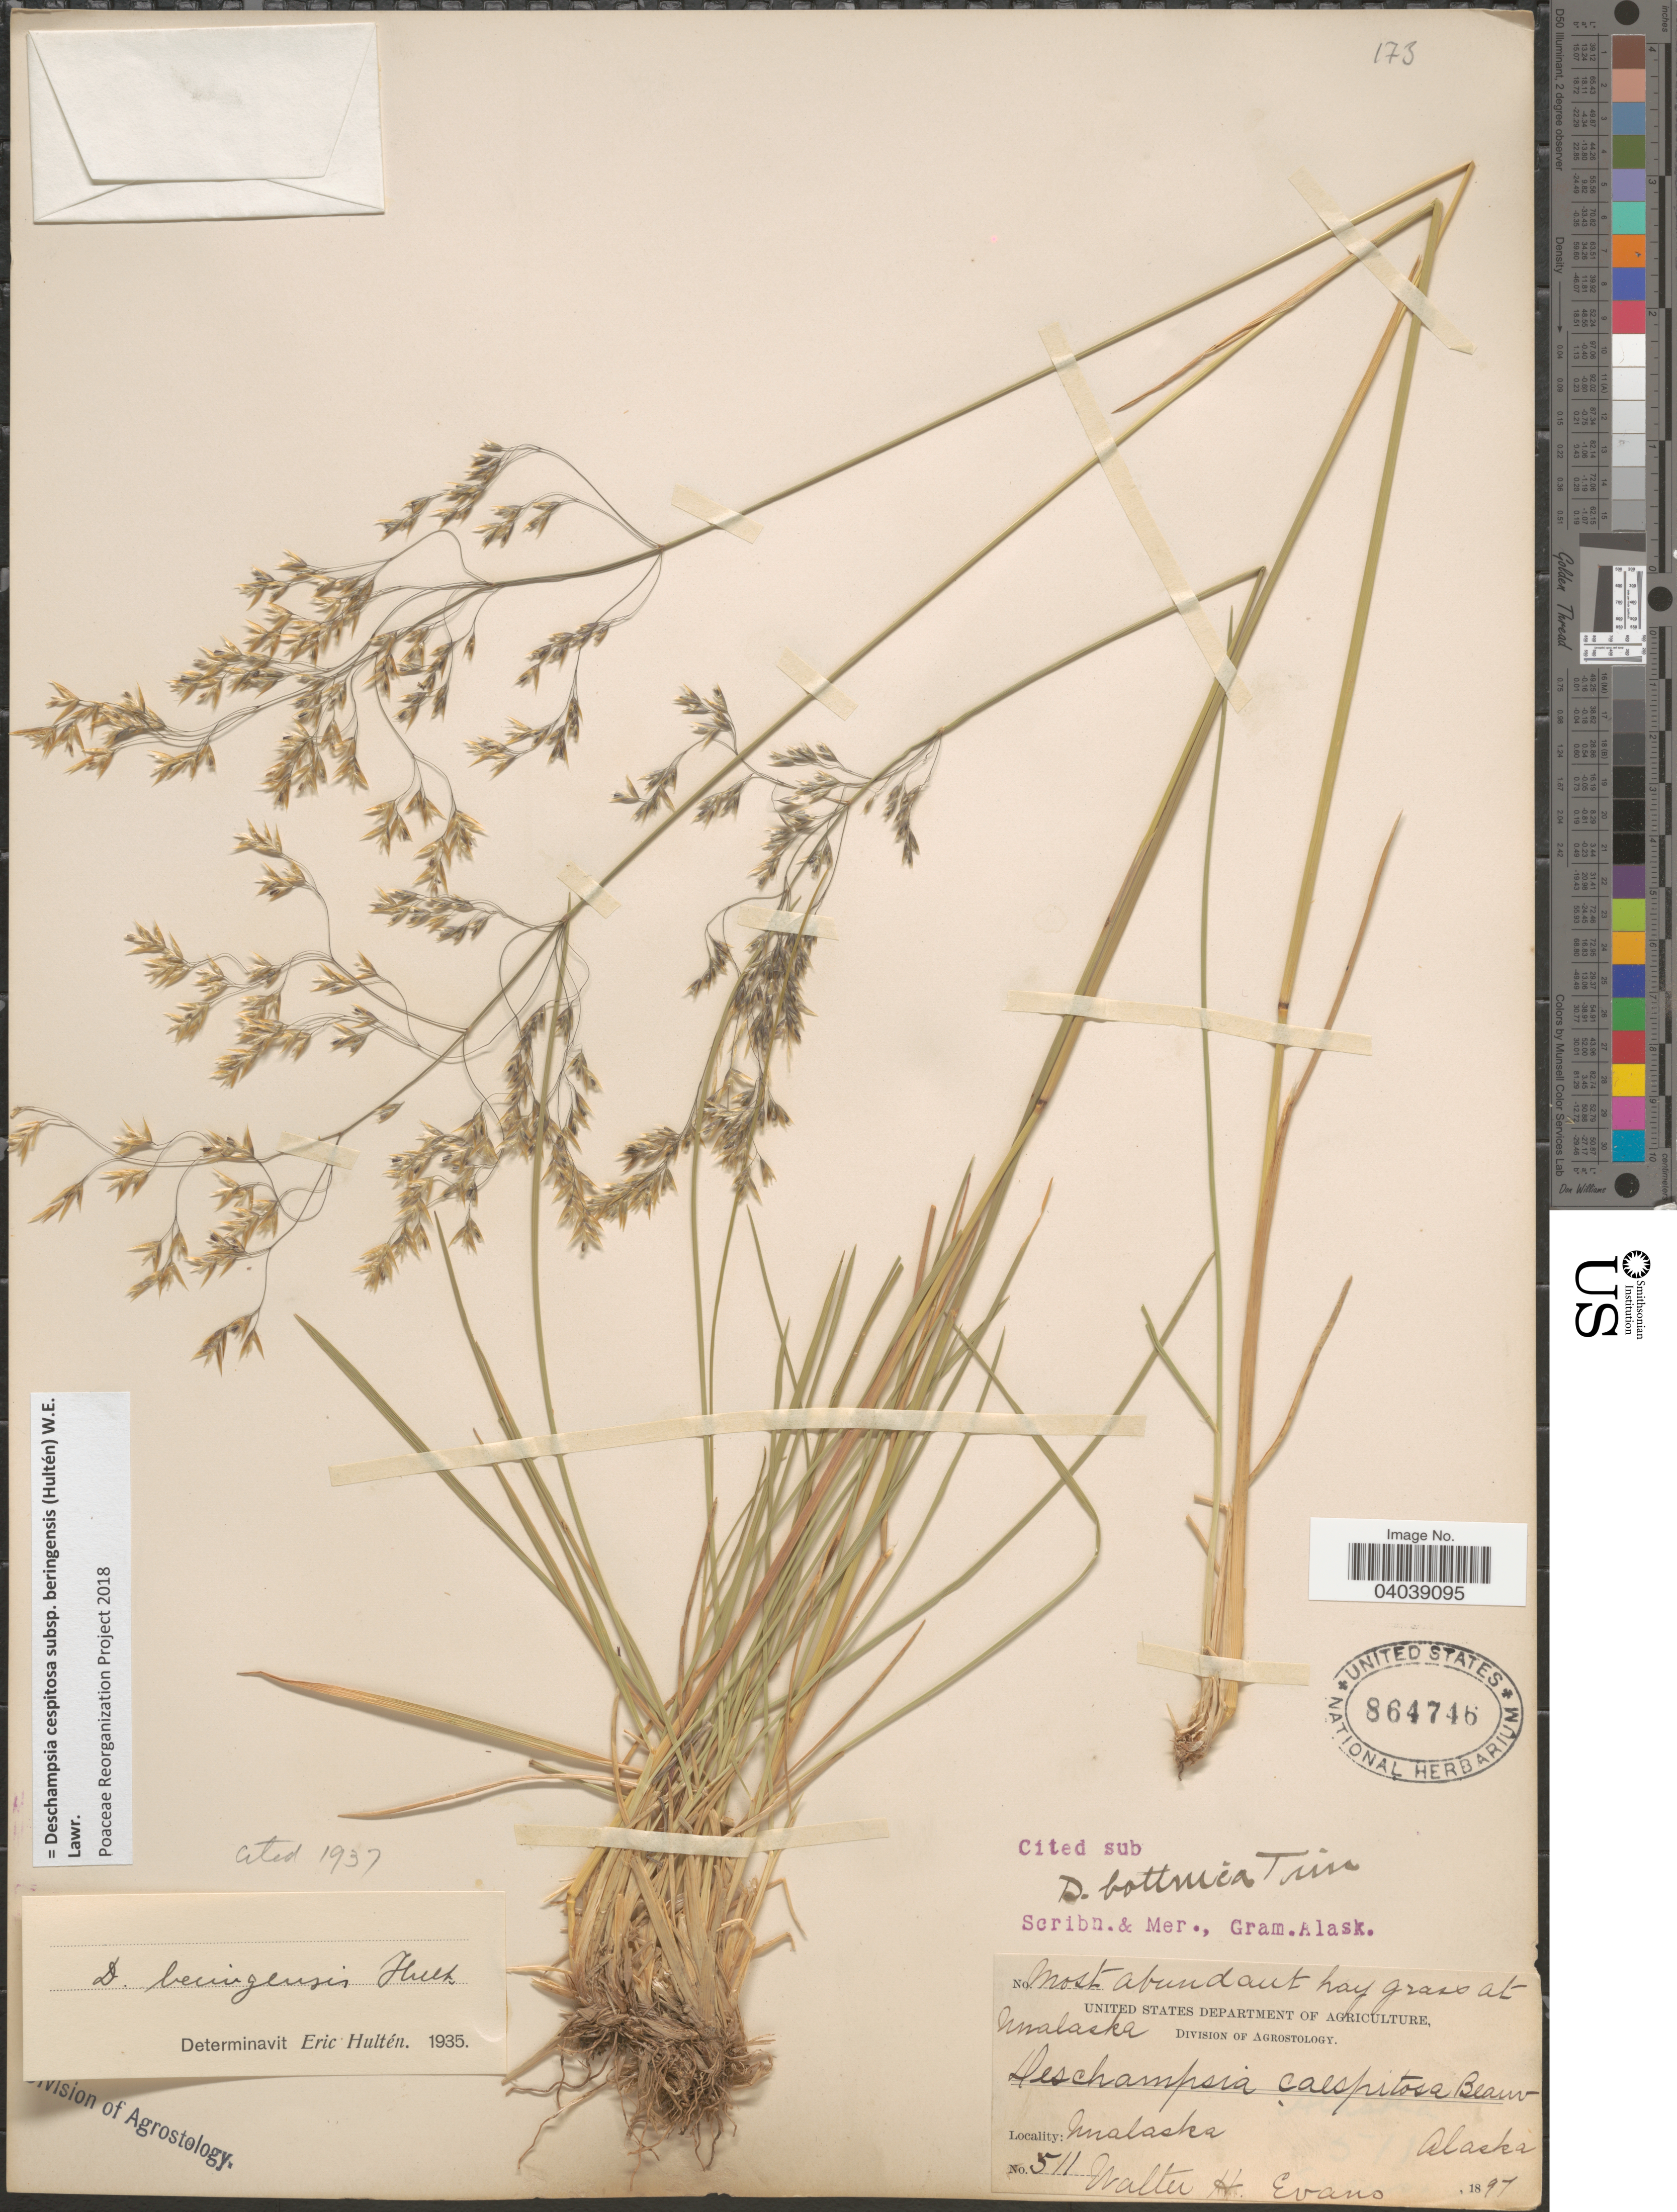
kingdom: Plantae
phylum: Tracheophyta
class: Liliopsida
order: Poales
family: Poaceae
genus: Deschampsia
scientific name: Deschampsia cespitosa subsp. beringensis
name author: (Hultén) Lawrence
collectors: W. H. Evans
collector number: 511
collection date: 1897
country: United States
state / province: Alaska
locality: Unalaska.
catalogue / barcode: US 864746